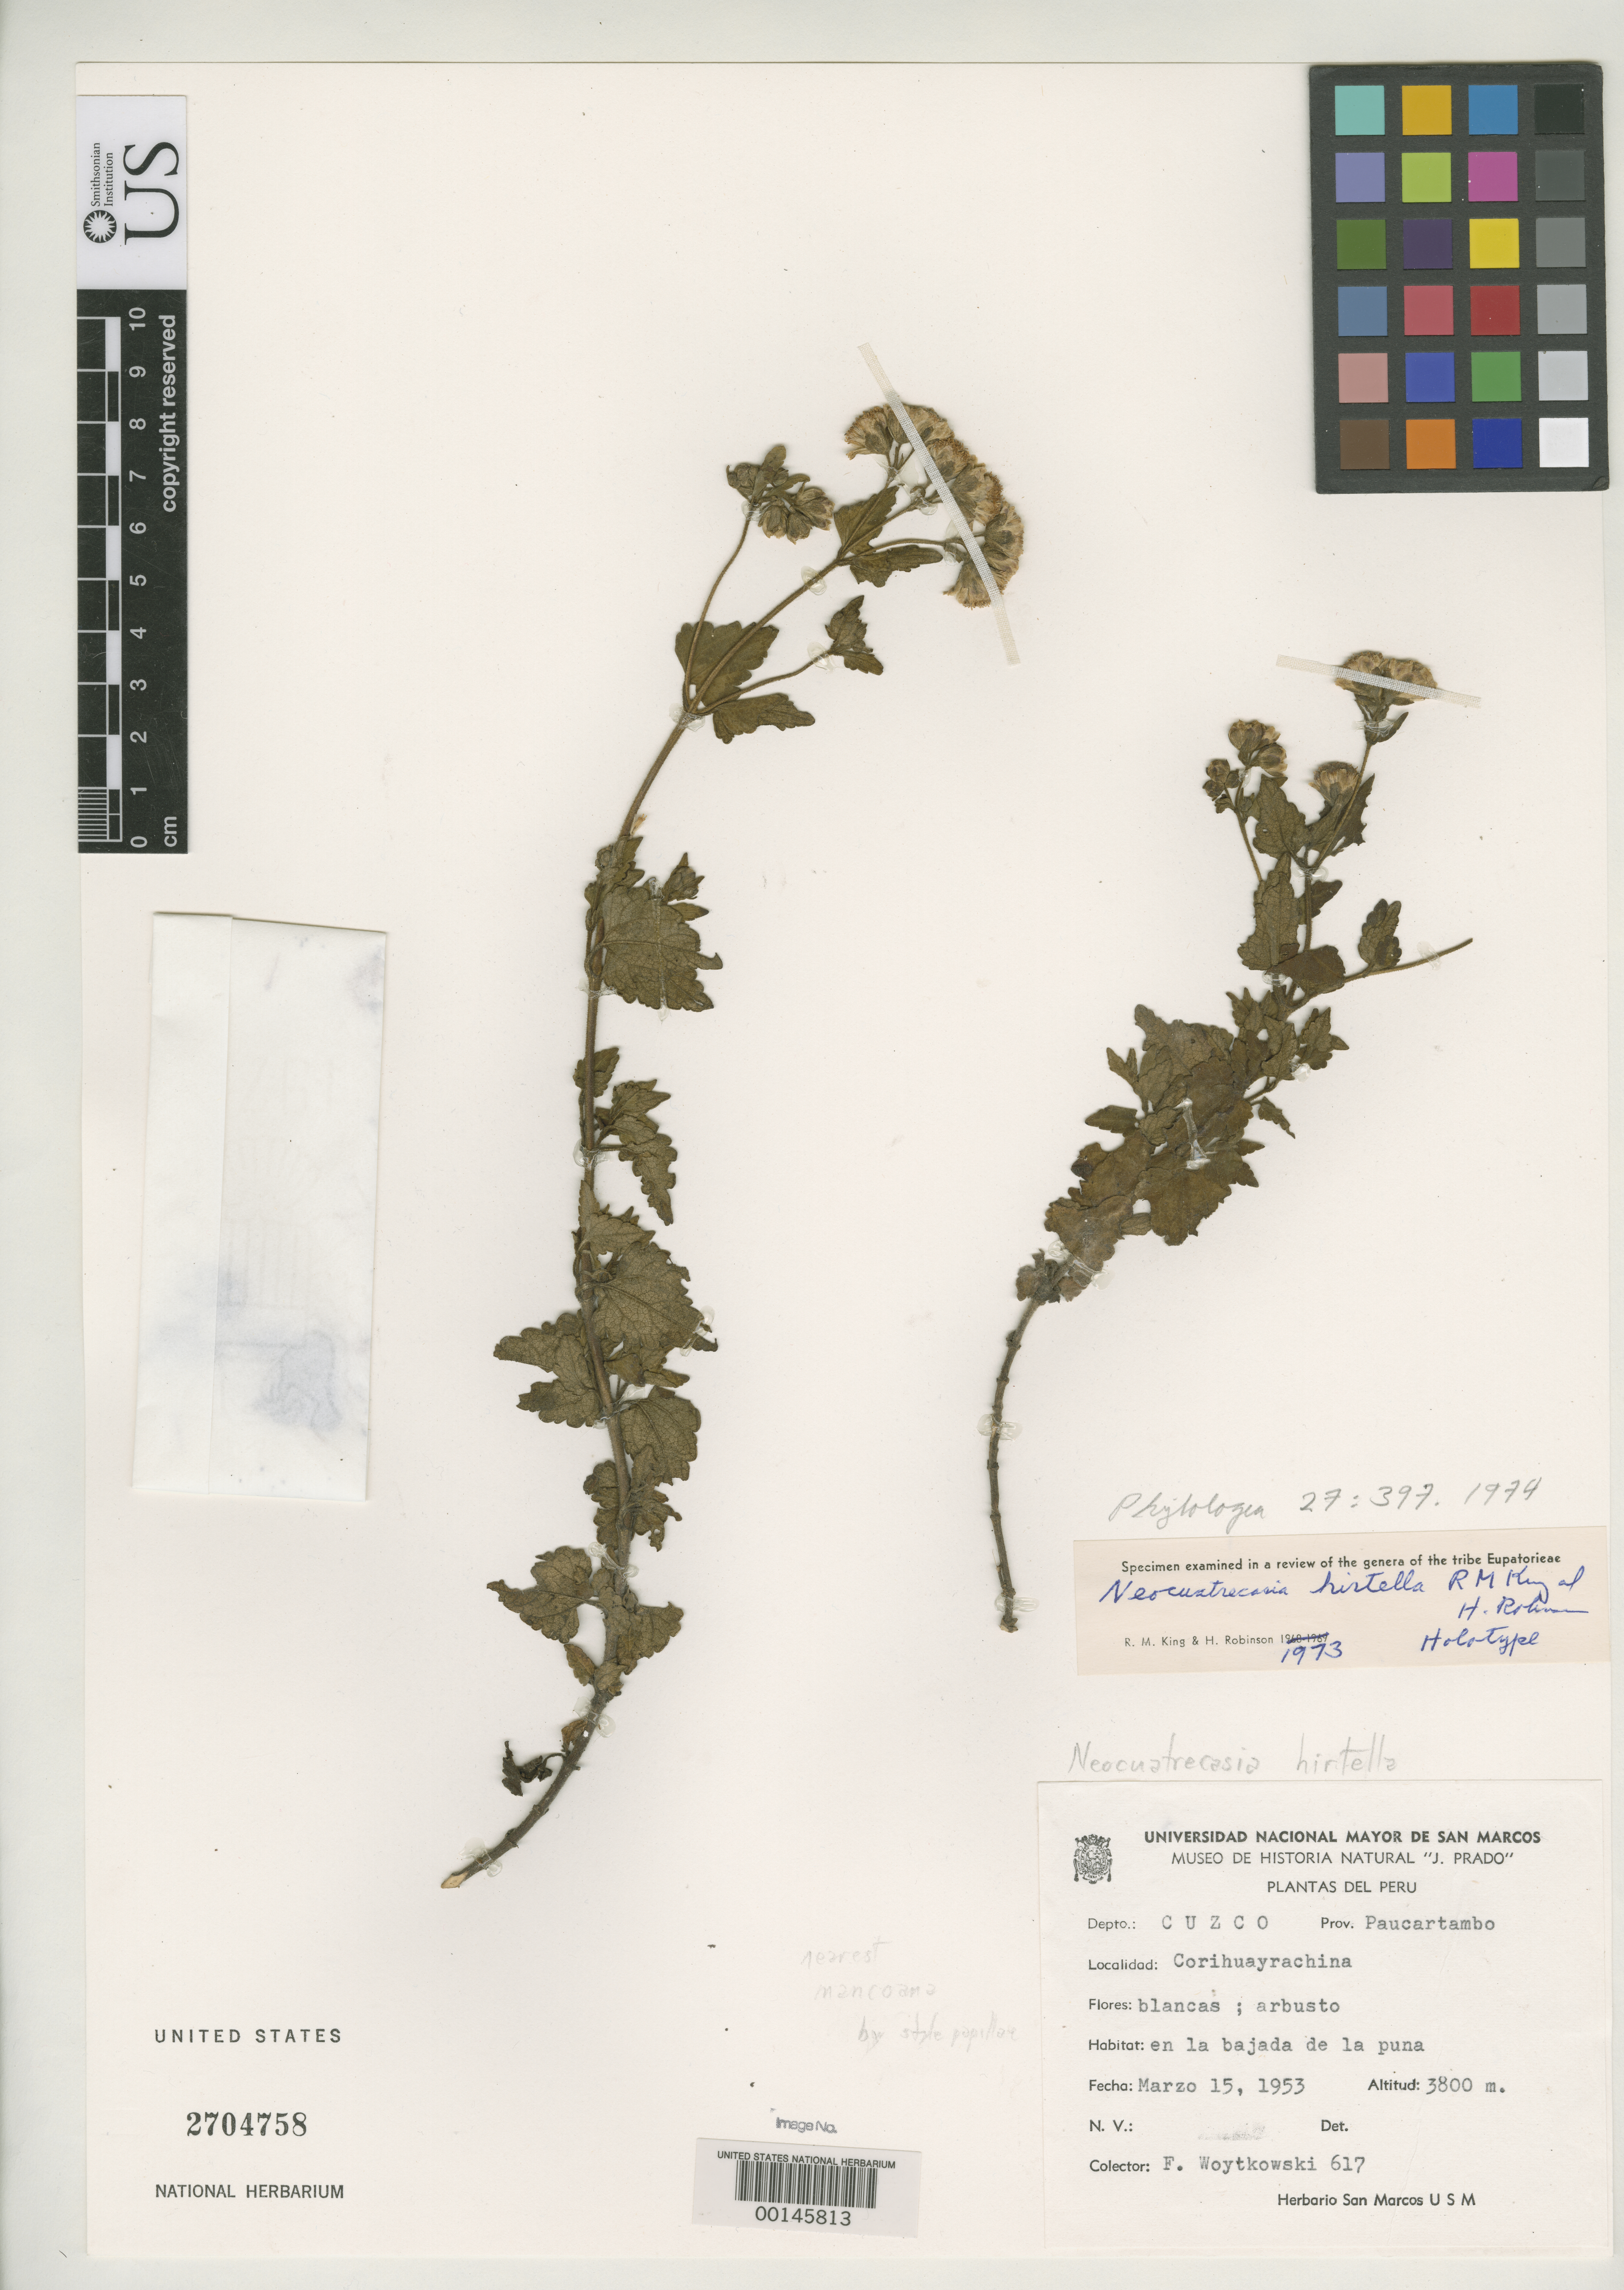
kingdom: Plantae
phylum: Tracheophyta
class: Magnoliopsida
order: Asterales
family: Asteraceae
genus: Neocuatrecasia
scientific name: Neocuatrecasia hirtella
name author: R.M. King & H. Rob.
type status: Holotype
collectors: F. Woytkowski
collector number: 617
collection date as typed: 15 Mar 1953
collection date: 1953-03-15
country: Peru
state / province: Cusco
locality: Paucartambo, Corihuayrachina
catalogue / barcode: US 2704758